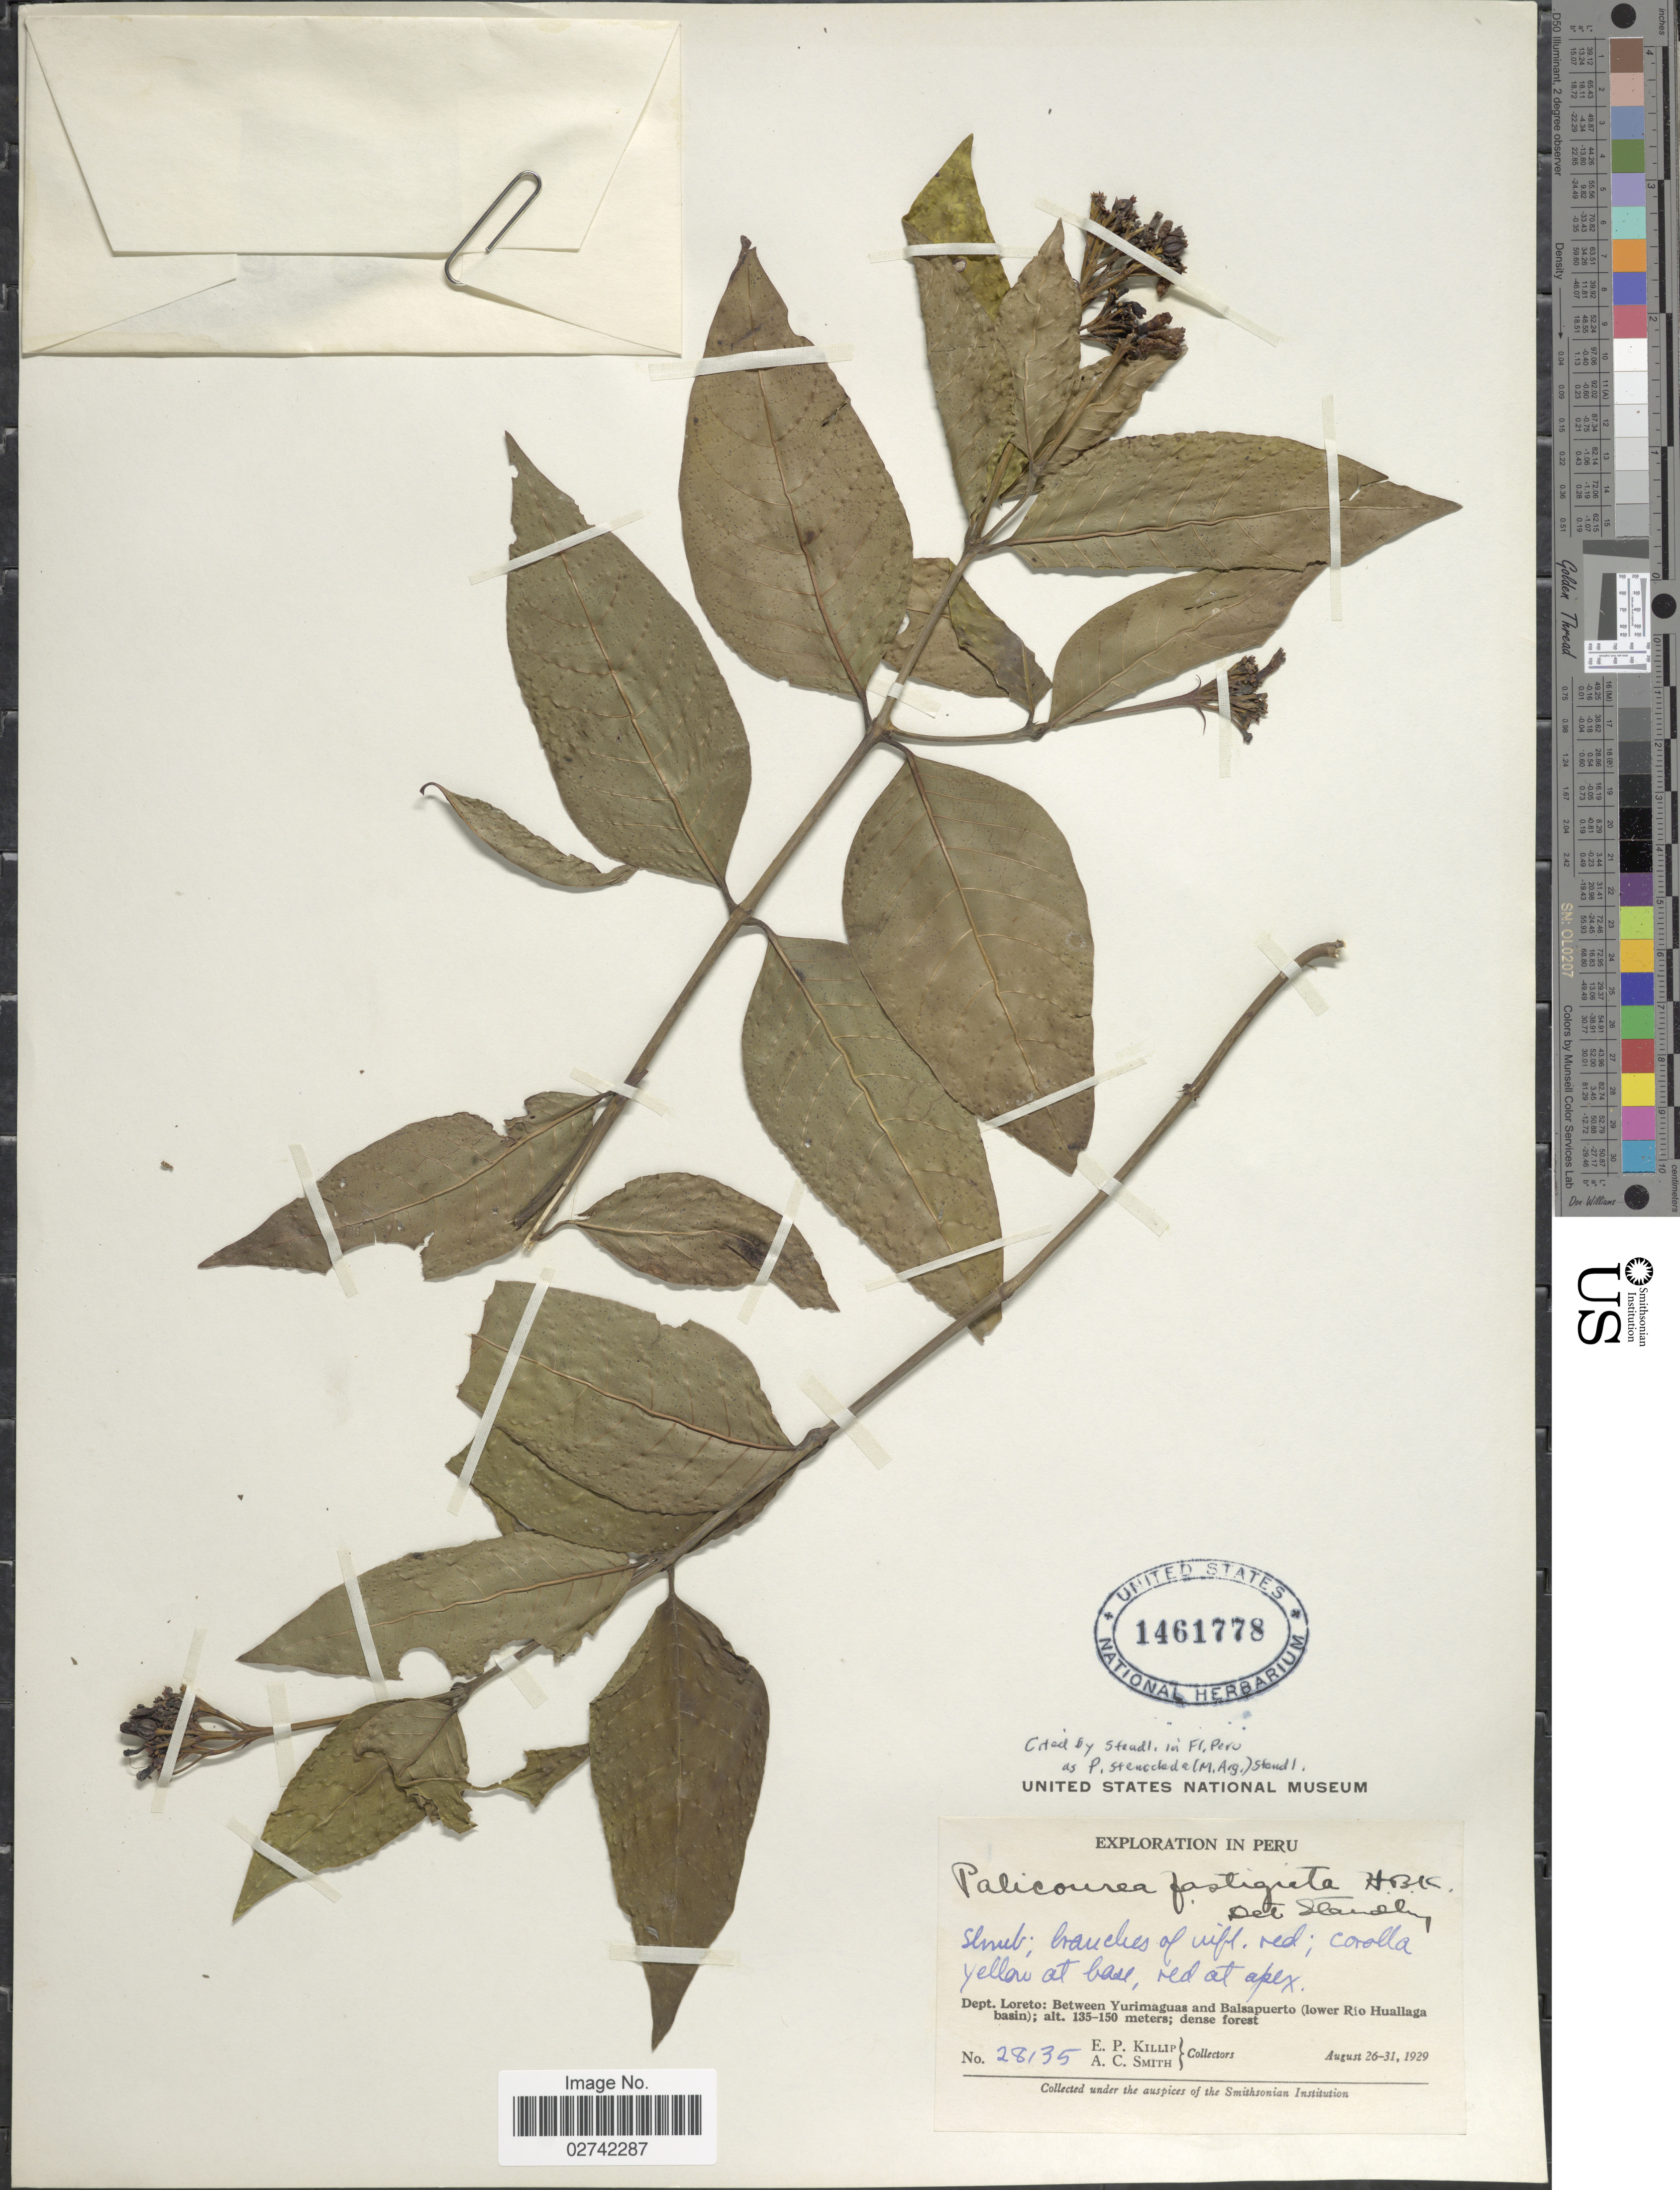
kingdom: Plantae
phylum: Tracheophyta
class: Magnoliopsida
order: Gentianales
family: Rubiaceae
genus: Palicourea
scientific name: Palicourea stenoclada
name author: (Müll. Arg.) Standl.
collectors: E. P. Killip & A. C. Smith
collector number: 28135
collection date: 1929-08-26/1929-08-31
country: Peru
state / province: Loreto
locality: Between Yurimaguas and Balsapuerto (lower Rio Huallaga basin).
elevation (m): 135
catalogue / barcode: US 1461778